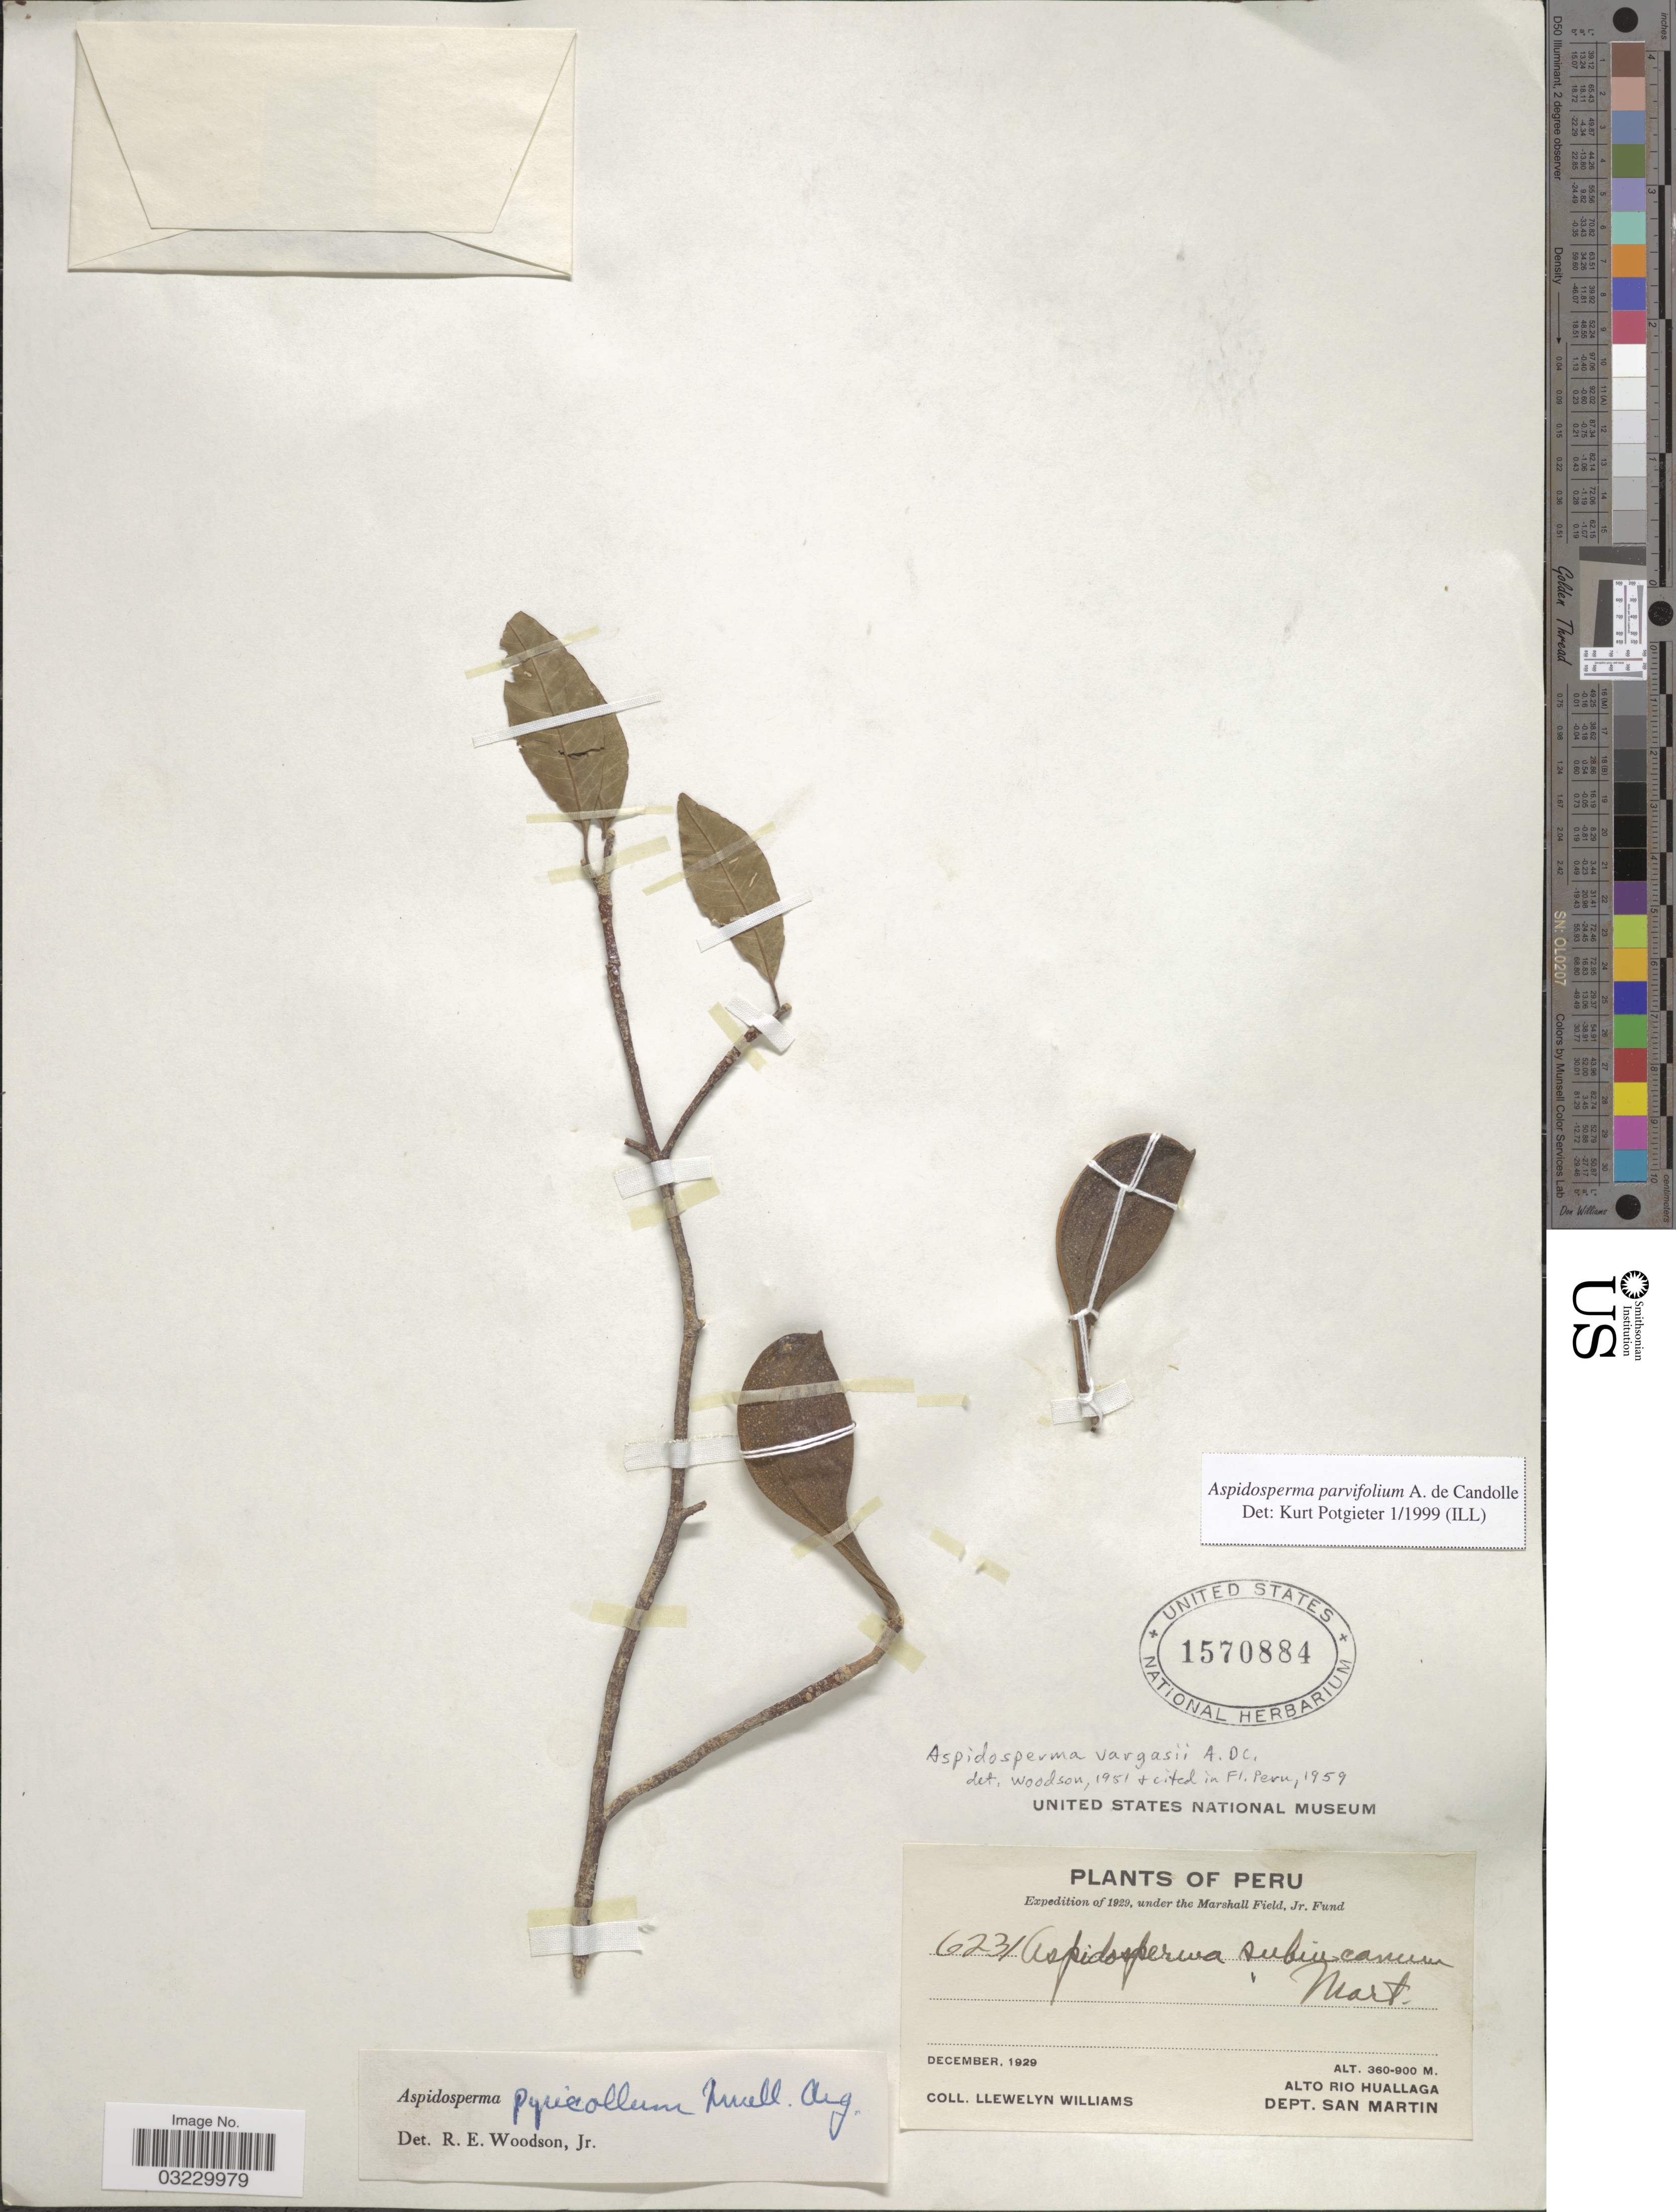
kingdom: Plantae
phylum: Tracheophyta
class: Magnoliopsida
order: Gentianales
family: Apocynaceae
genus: Aspidosperma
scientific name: Aspidosperma parvifolium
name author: A. DC.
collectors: Ll. Williams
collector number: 6231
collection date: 1929-12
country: Peru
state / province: San Martín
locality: Alto Rio Huallaga. Dept. San Martin.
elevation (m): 360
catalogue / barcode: US 1570884